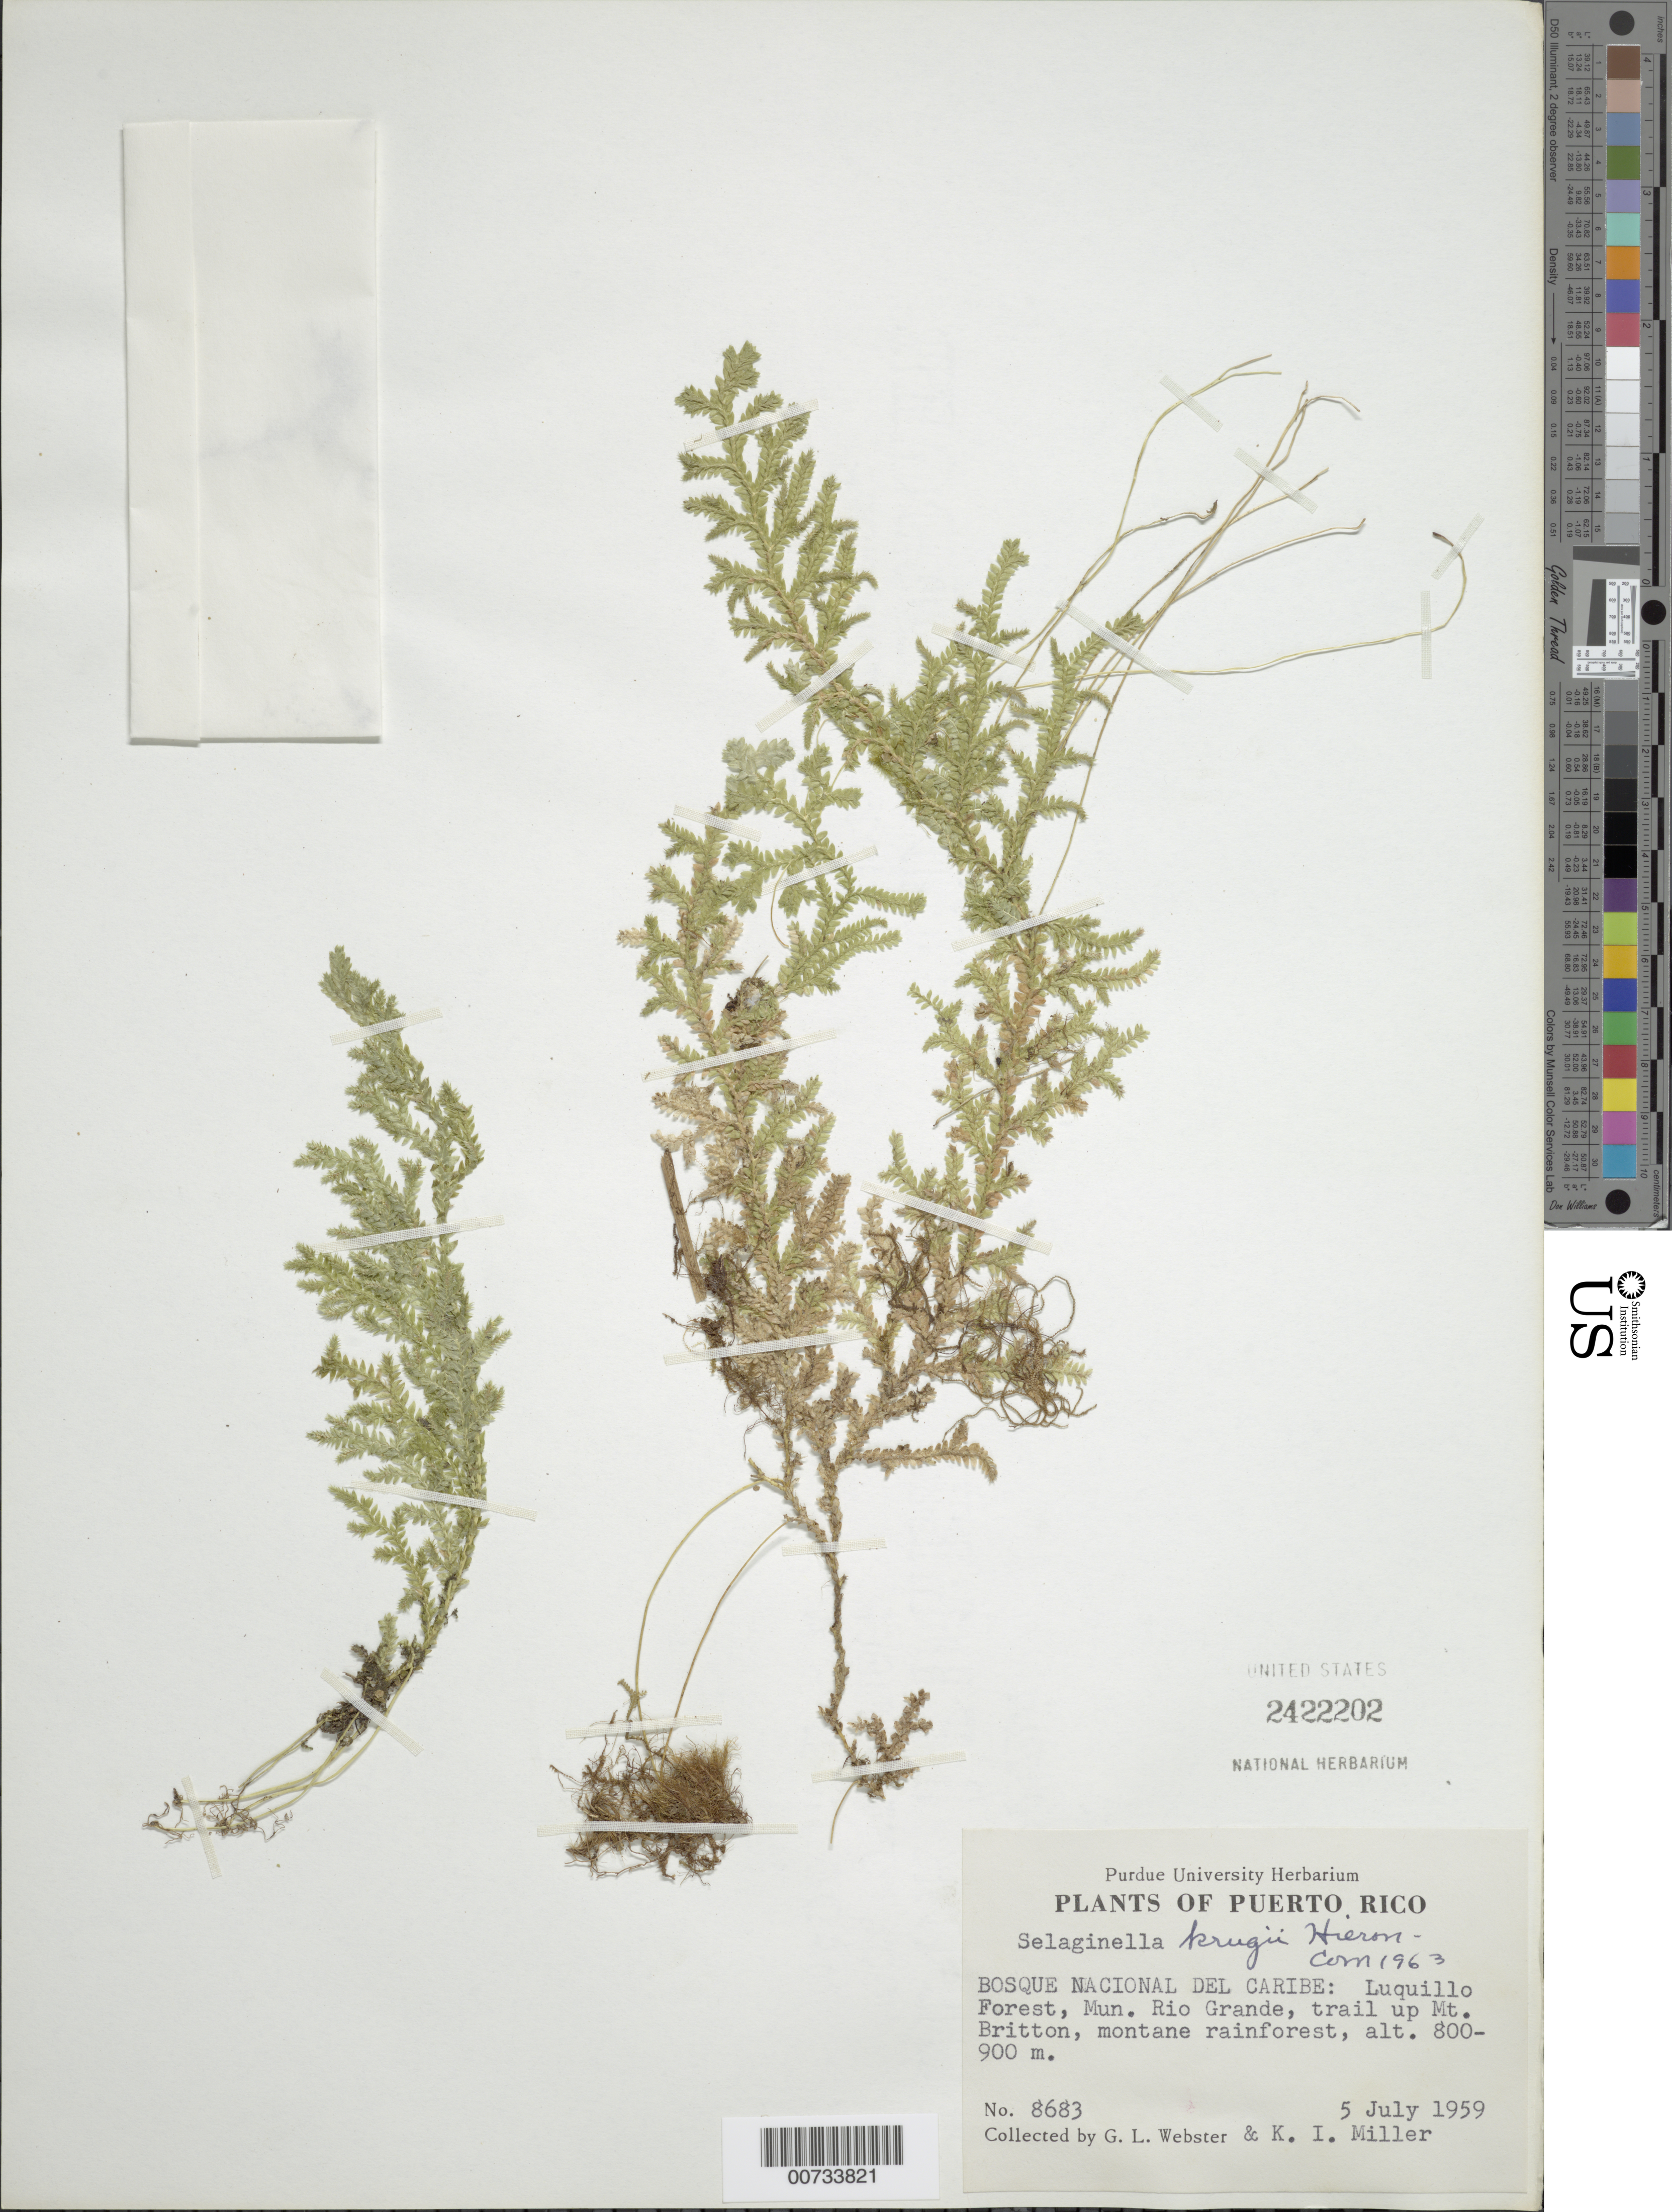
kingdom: Plantae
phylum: Tracheophyta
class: Lycopodiopsida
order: Selaginellales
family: Selaginellaceae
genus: Selaginella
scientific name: Selaginella krugii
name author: Hieron.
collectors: G. L. Webster & K. I. Miller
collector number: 8683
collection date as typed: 05 Jul 1959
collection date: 1959-07-05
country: Puerto Rico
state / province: Río Grande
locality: Bosque Nacional del Caribe: Luquillo Forest, Mun. Rio Grande, trail up Mt. Britton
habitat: Montane rainforest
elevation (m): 800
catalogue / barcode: US 2422202